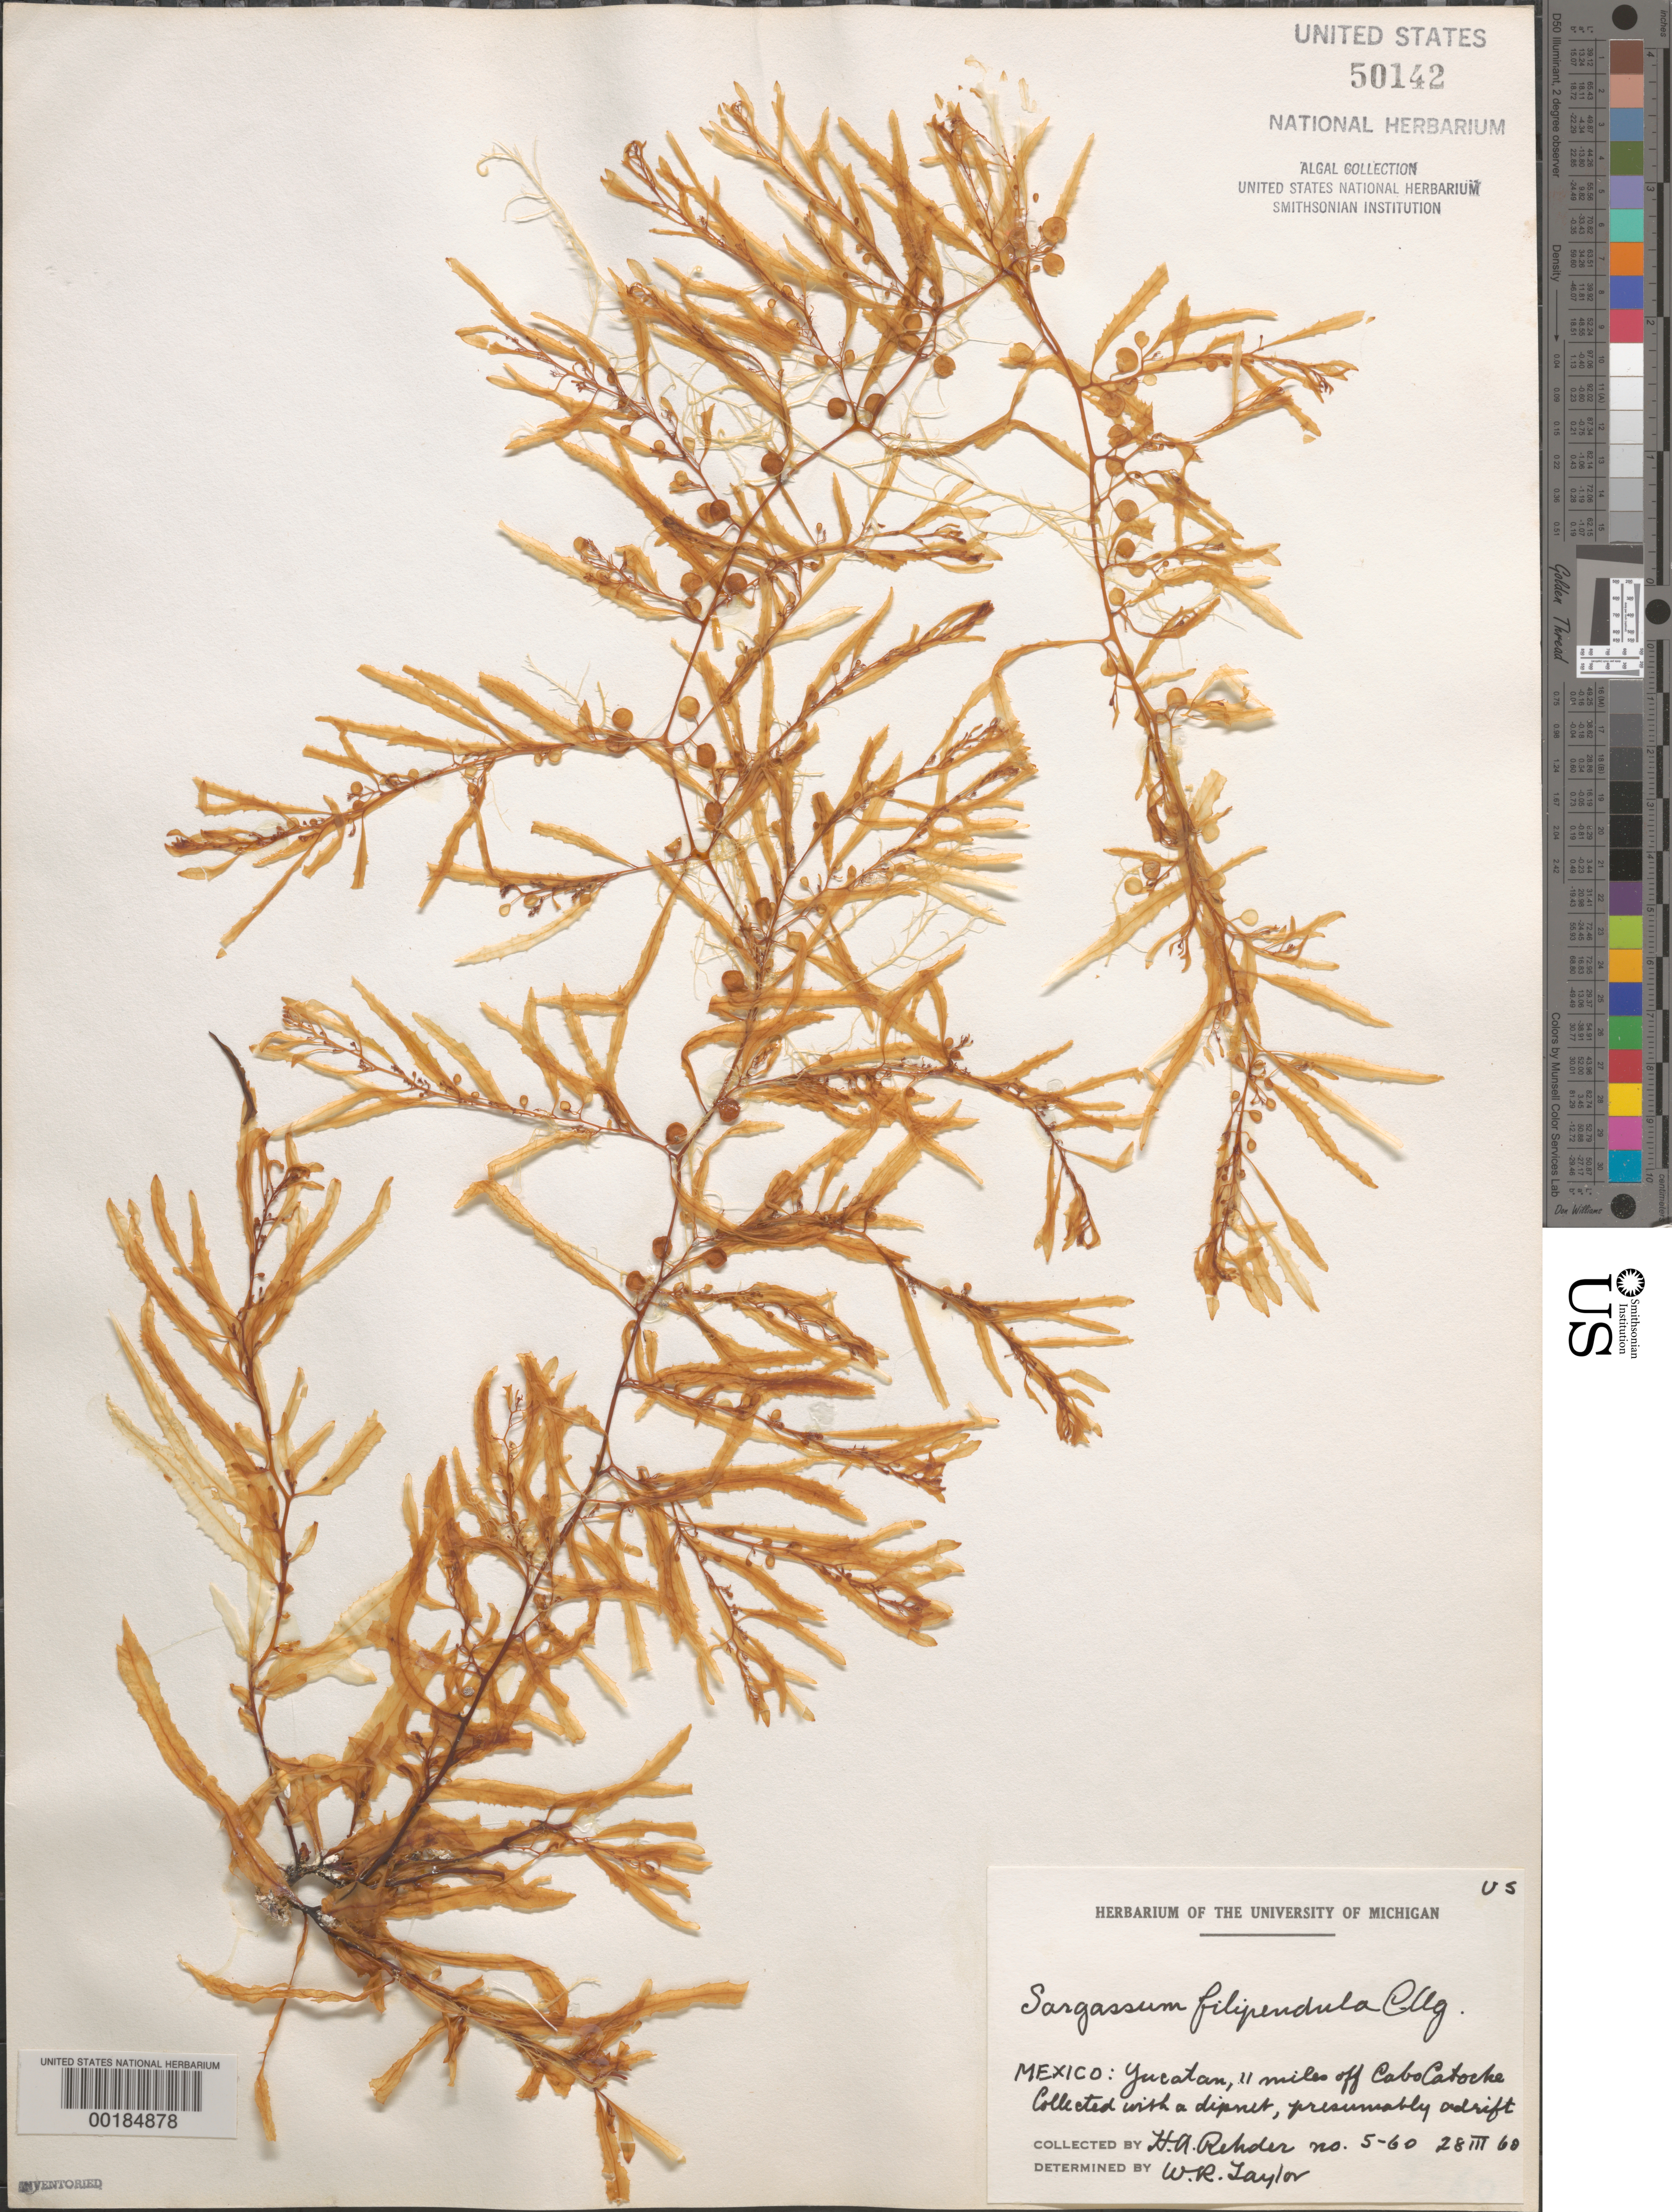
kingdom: Chromista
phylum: Ochrophyta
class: Phaeophyceae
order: Fucales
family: Sargassaceae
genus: Sargassum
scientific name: Sargassum filipendula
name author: C. Agardh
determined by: Taylor, William R.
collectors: H. A. Rehder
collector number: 5-60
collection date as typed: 28 Mar 1960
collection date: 1960-03-28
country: Mexico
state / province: Yucatan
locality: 11 miles off Cabo Catoche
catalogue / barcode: US 50142